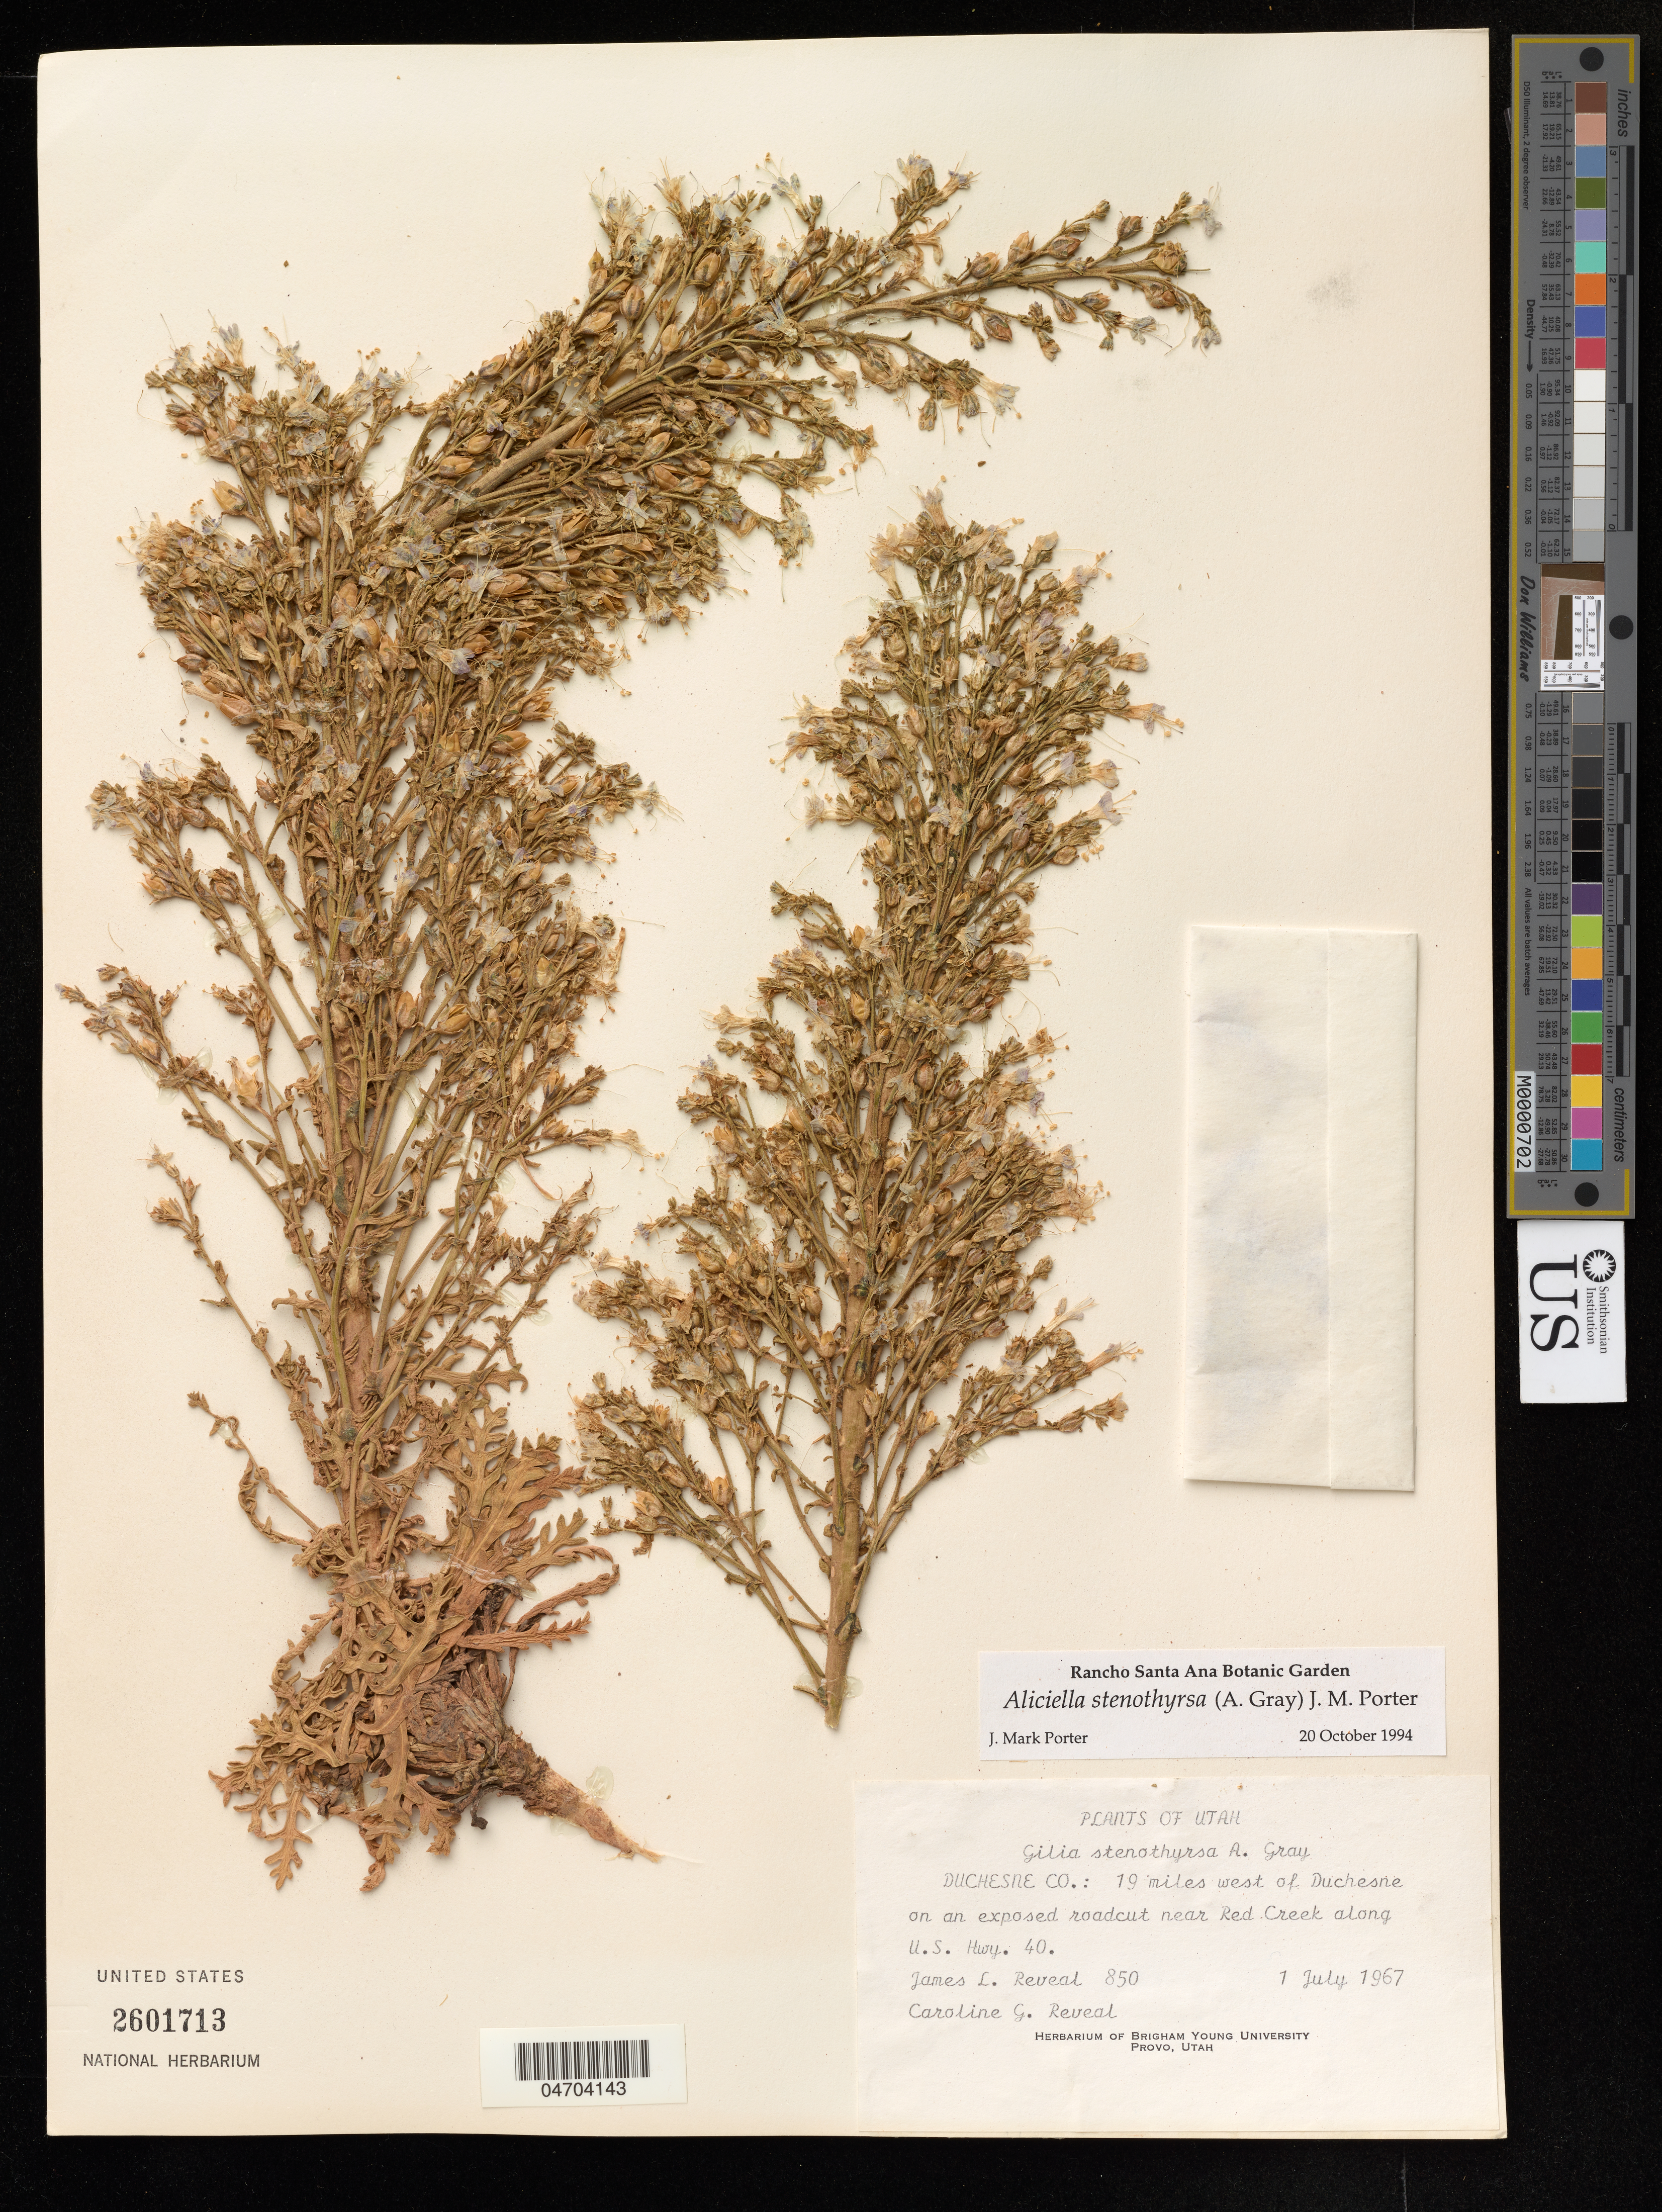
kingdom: Plantae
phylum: Tracheophyta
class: Magnoliopsida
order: Ericales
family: Polemoniaceae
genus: Aliciella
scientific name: Aliciella stenothyrsa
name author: (A. Gray) J.M. Porter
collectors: J. L. Reveal & C. G. Reveal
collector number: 850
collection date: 1967-07-01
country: United States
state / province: Utah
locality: Duchesne Co.: 19 miles west of Duchesne on an exposed roadcut near Red Creek along U.S. Hwy. 40.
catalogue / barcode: US 2601713